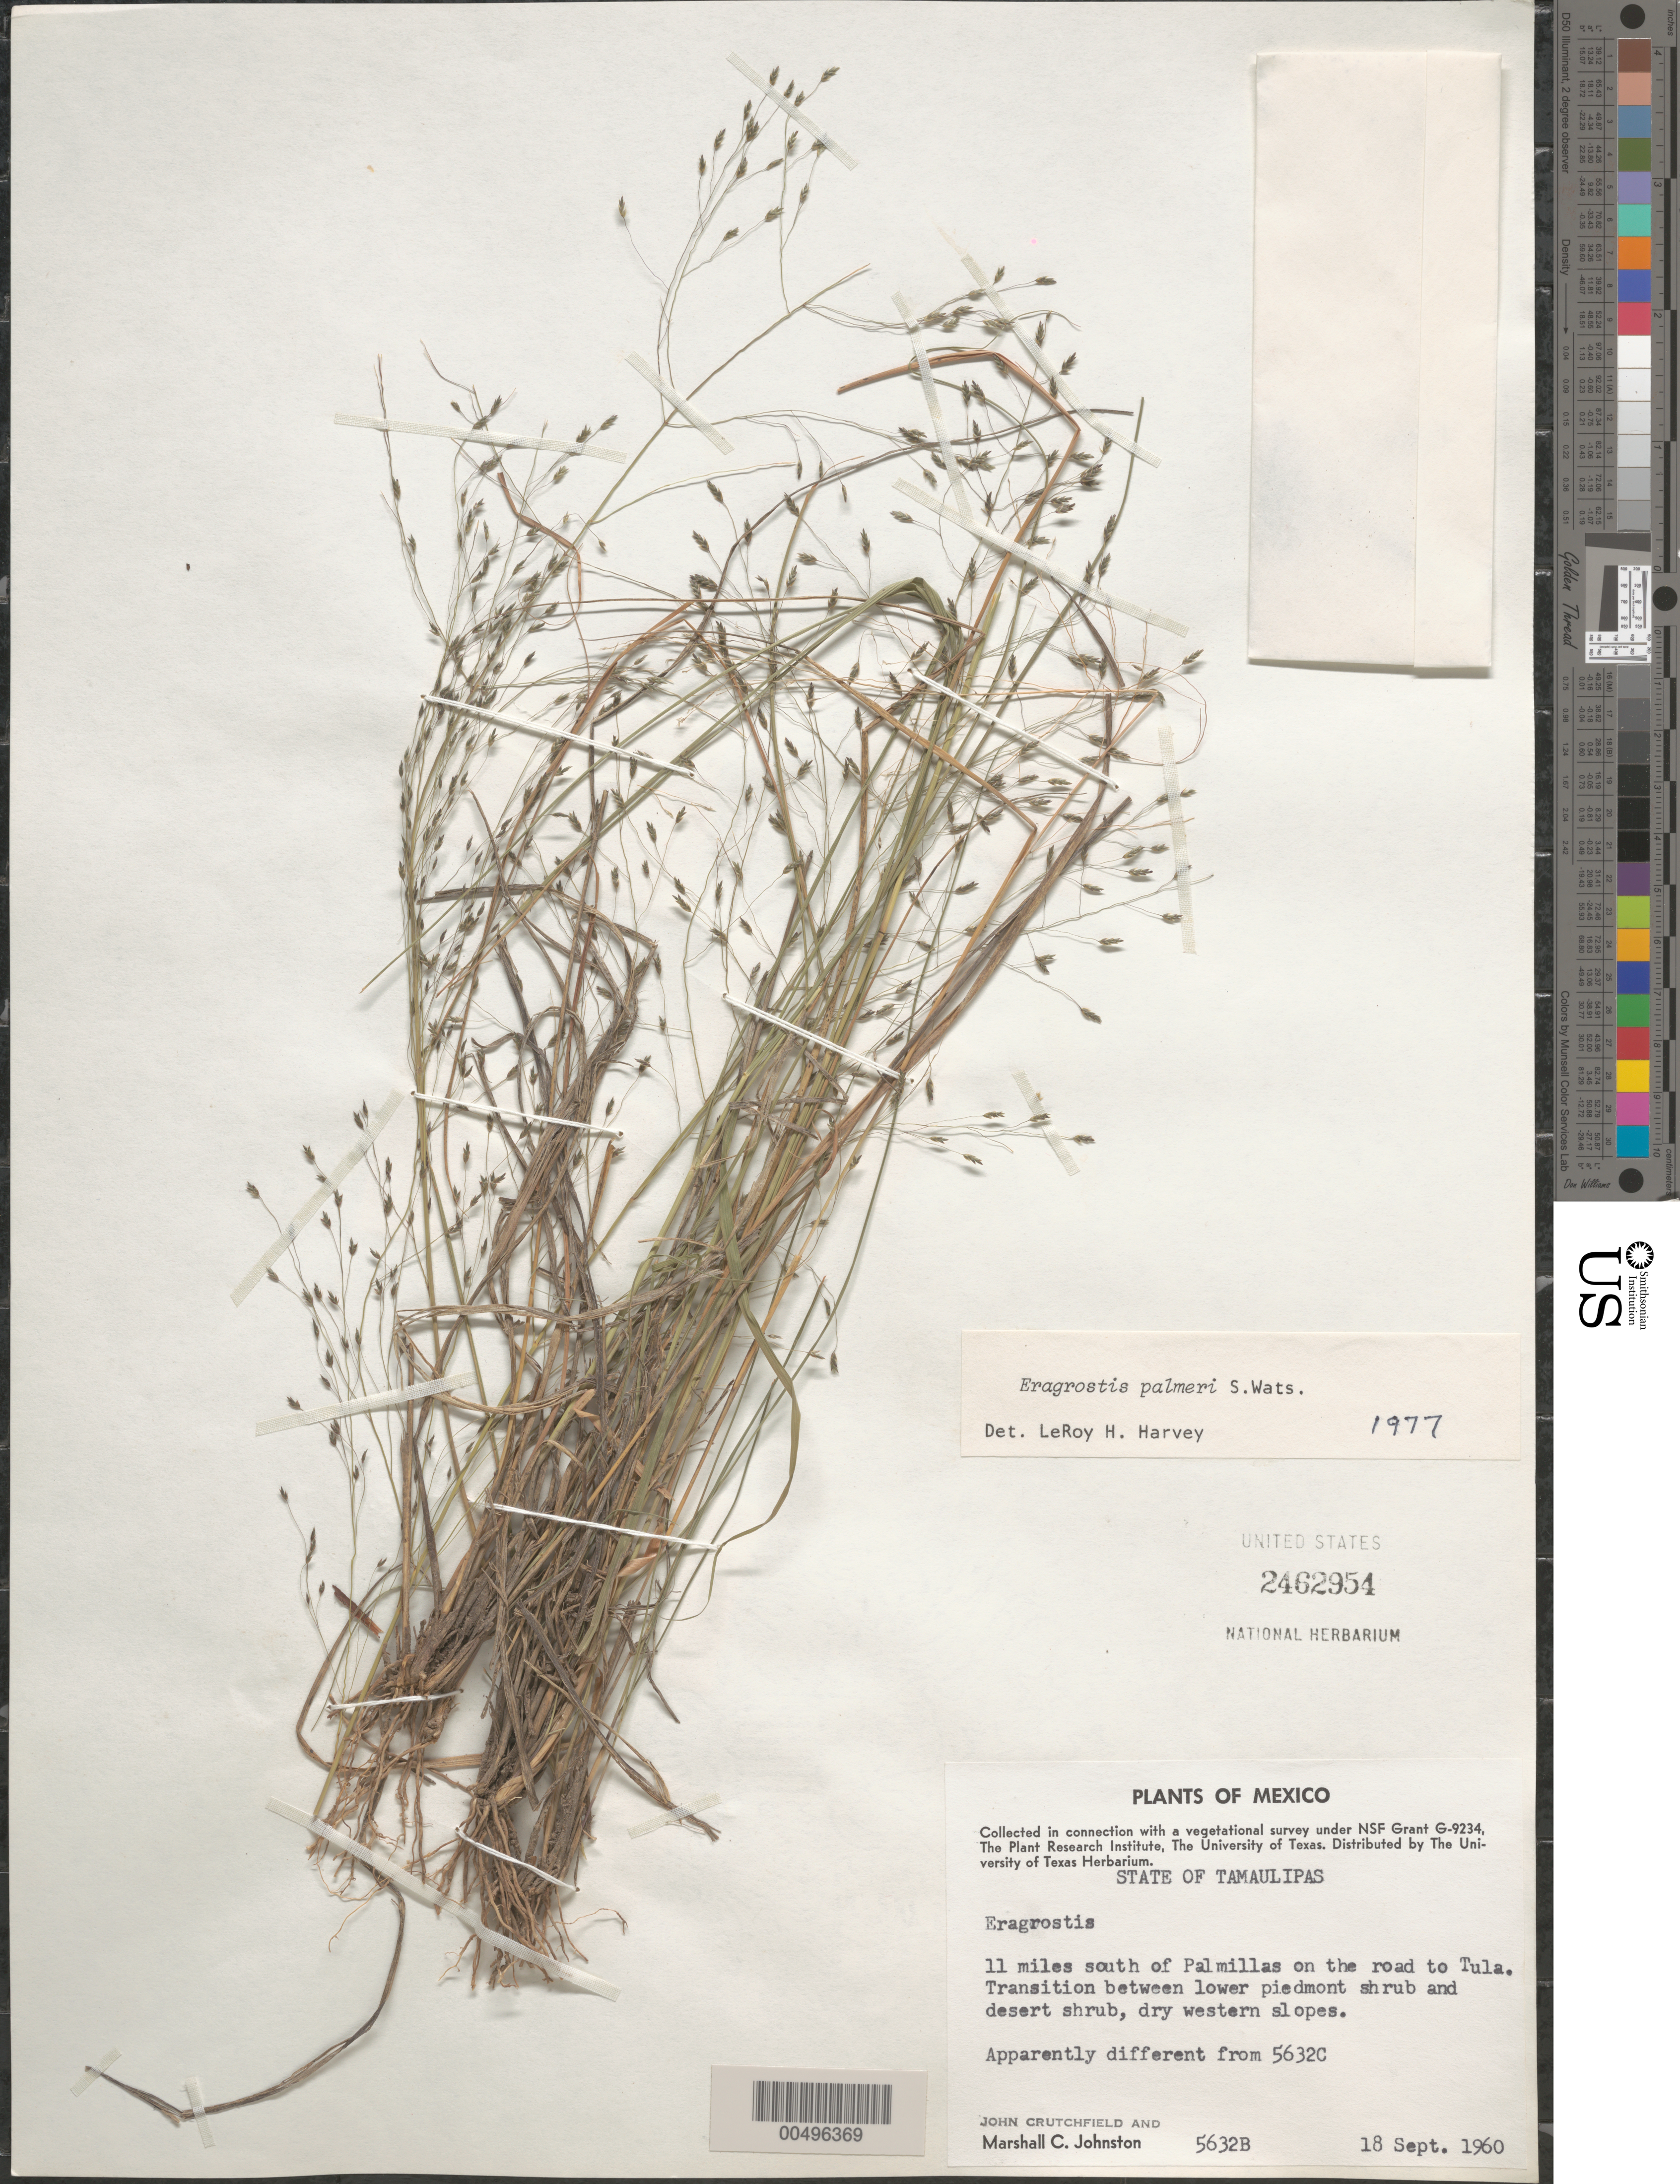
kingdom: Plantae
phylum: Tracheophyta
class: Liliopsida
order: Poales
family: Poaceae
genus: Eragrostis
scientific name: Eragrostis palmeri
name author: S. Watson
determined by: Harvey, L. H.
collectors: J. Crutchfield & M. Johnston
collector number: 5632B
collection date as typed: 18 Sep 1960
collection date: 1960-09-18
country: Mexico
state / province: Tamaulipas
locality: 11 mi S of Palmillas on the rd to Tula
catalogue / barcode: US 2462954